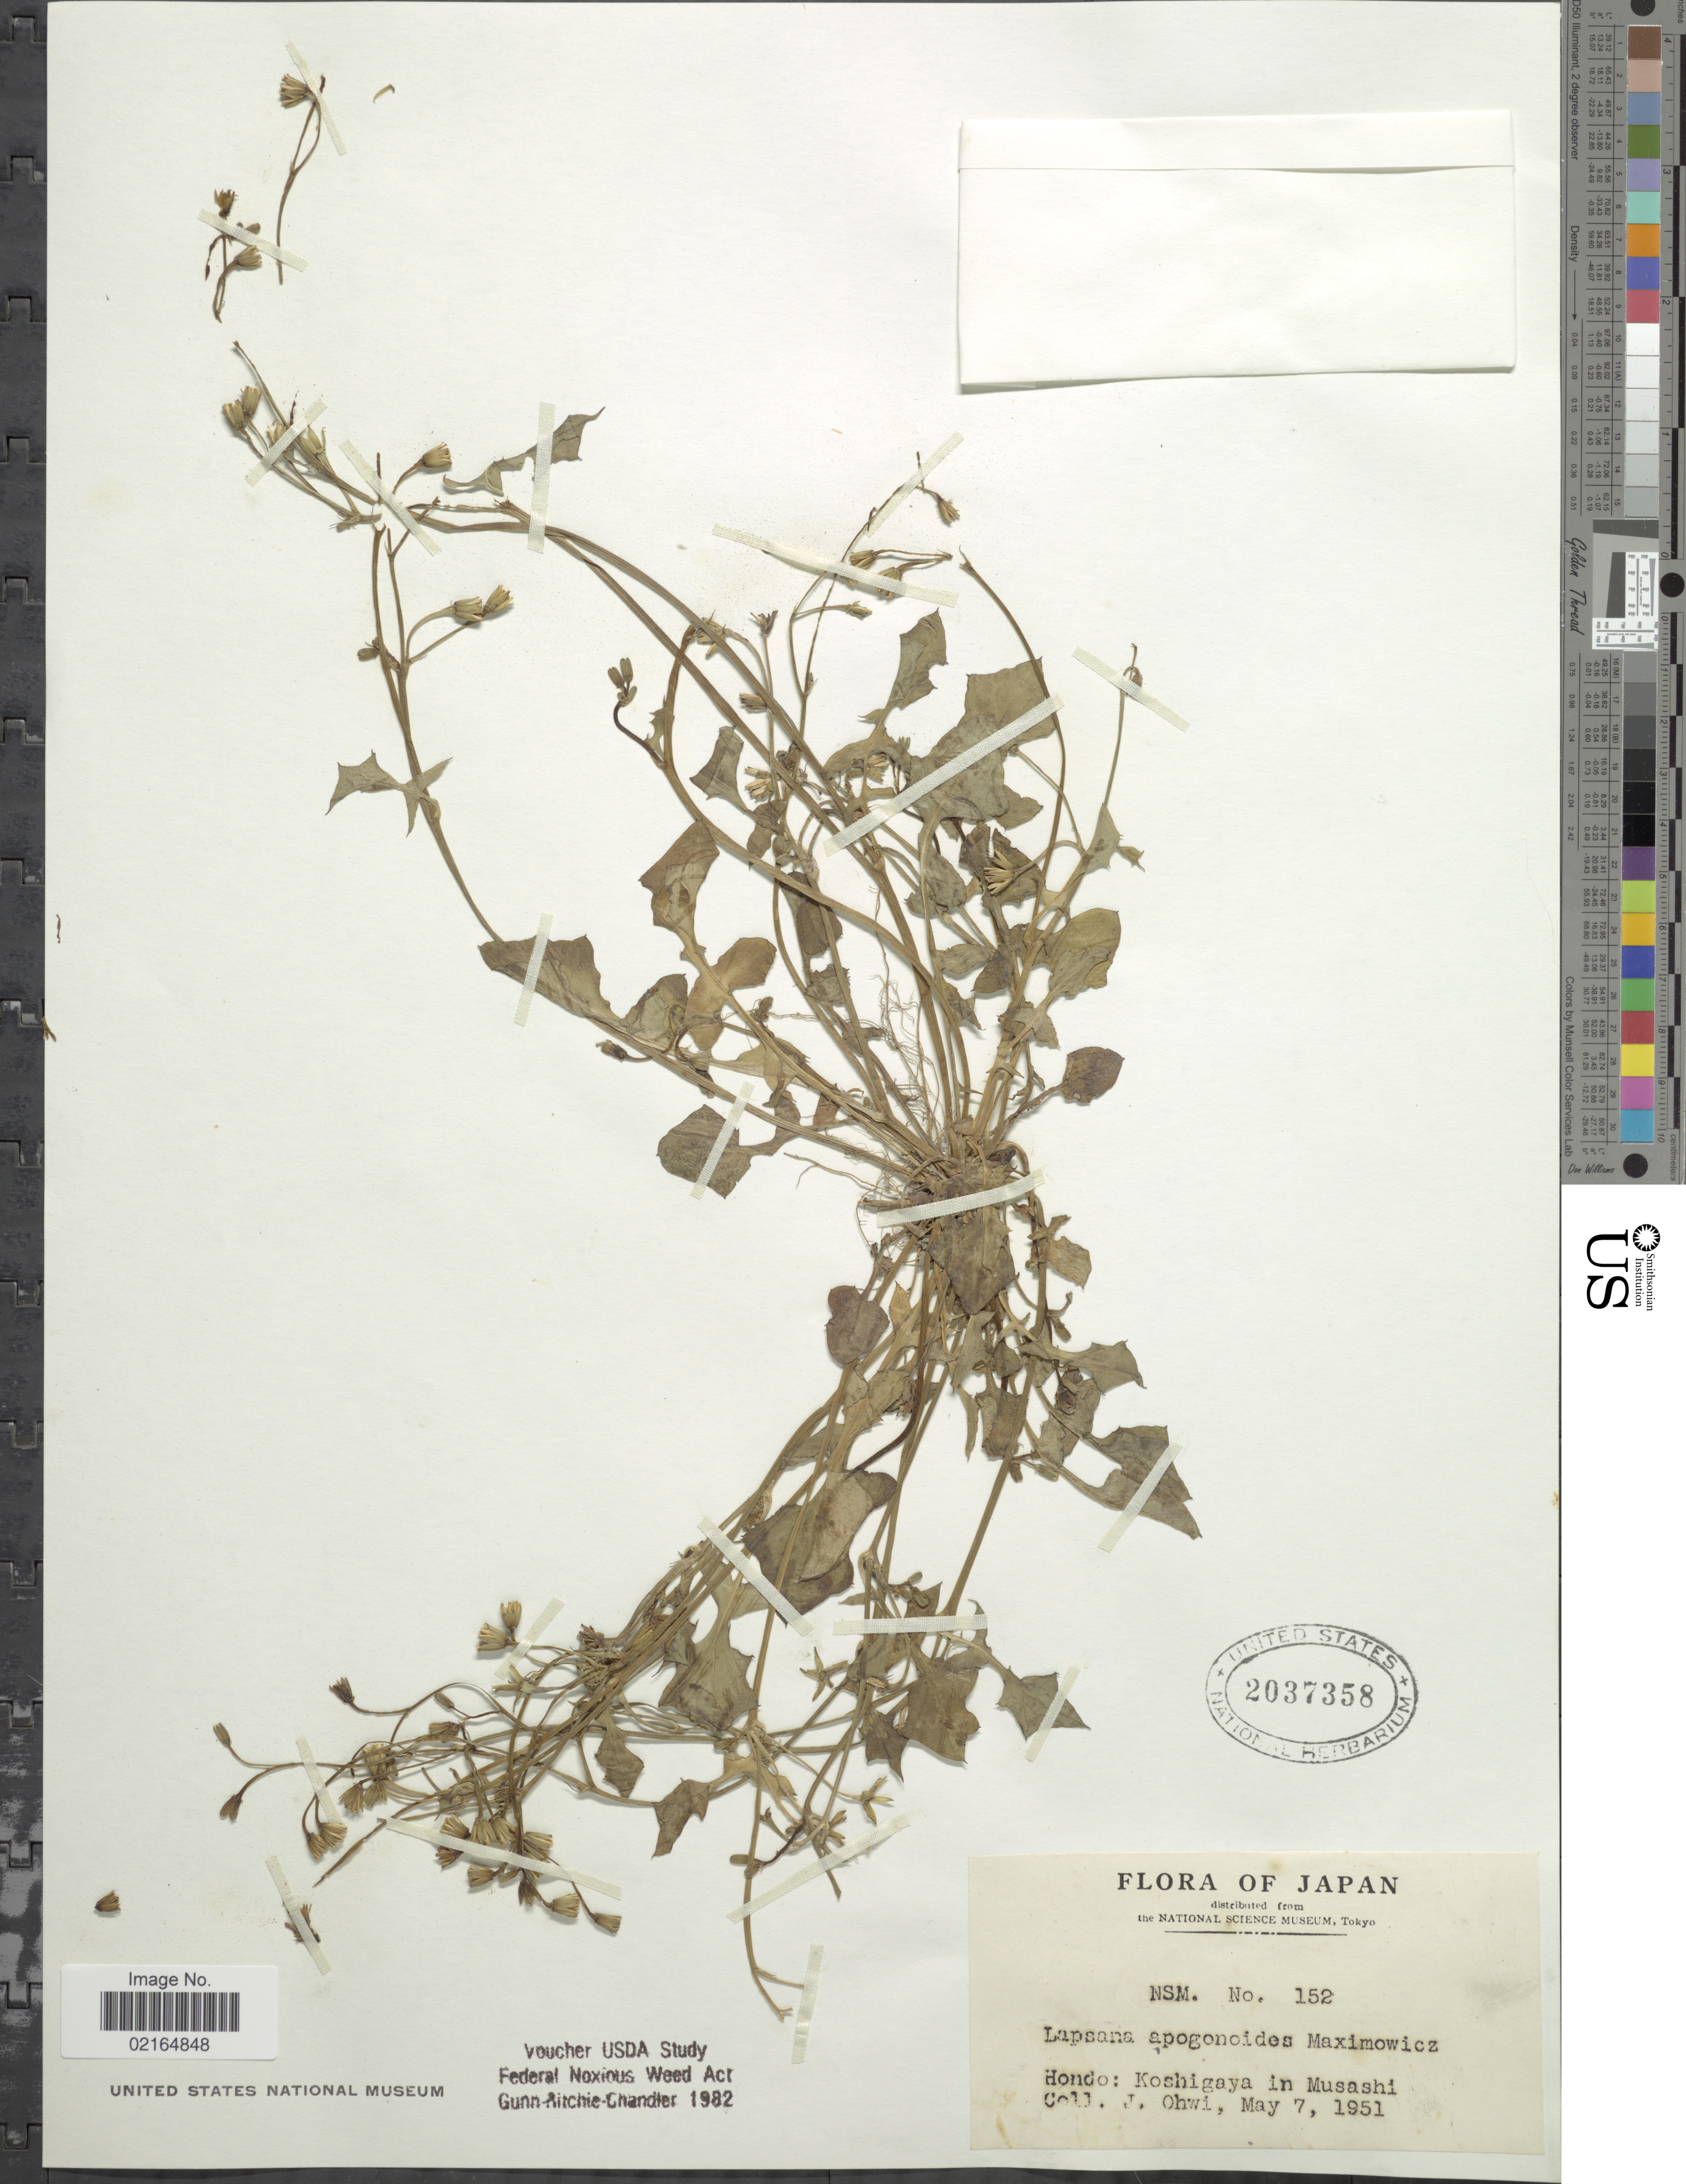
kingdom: Plantae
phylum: Tracheophyta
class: Magnoliopsida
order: Asterales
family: Asteraceae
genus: Lapsanastrum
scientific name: Lapsanastrum apogonoides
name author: (Maxim.) Pak & K. Bremer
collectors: J. Ohwi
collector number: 152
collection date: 1951-05-07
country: Japan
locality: Hondo: Koshigaya in Musashi.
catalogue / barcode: US 2037358